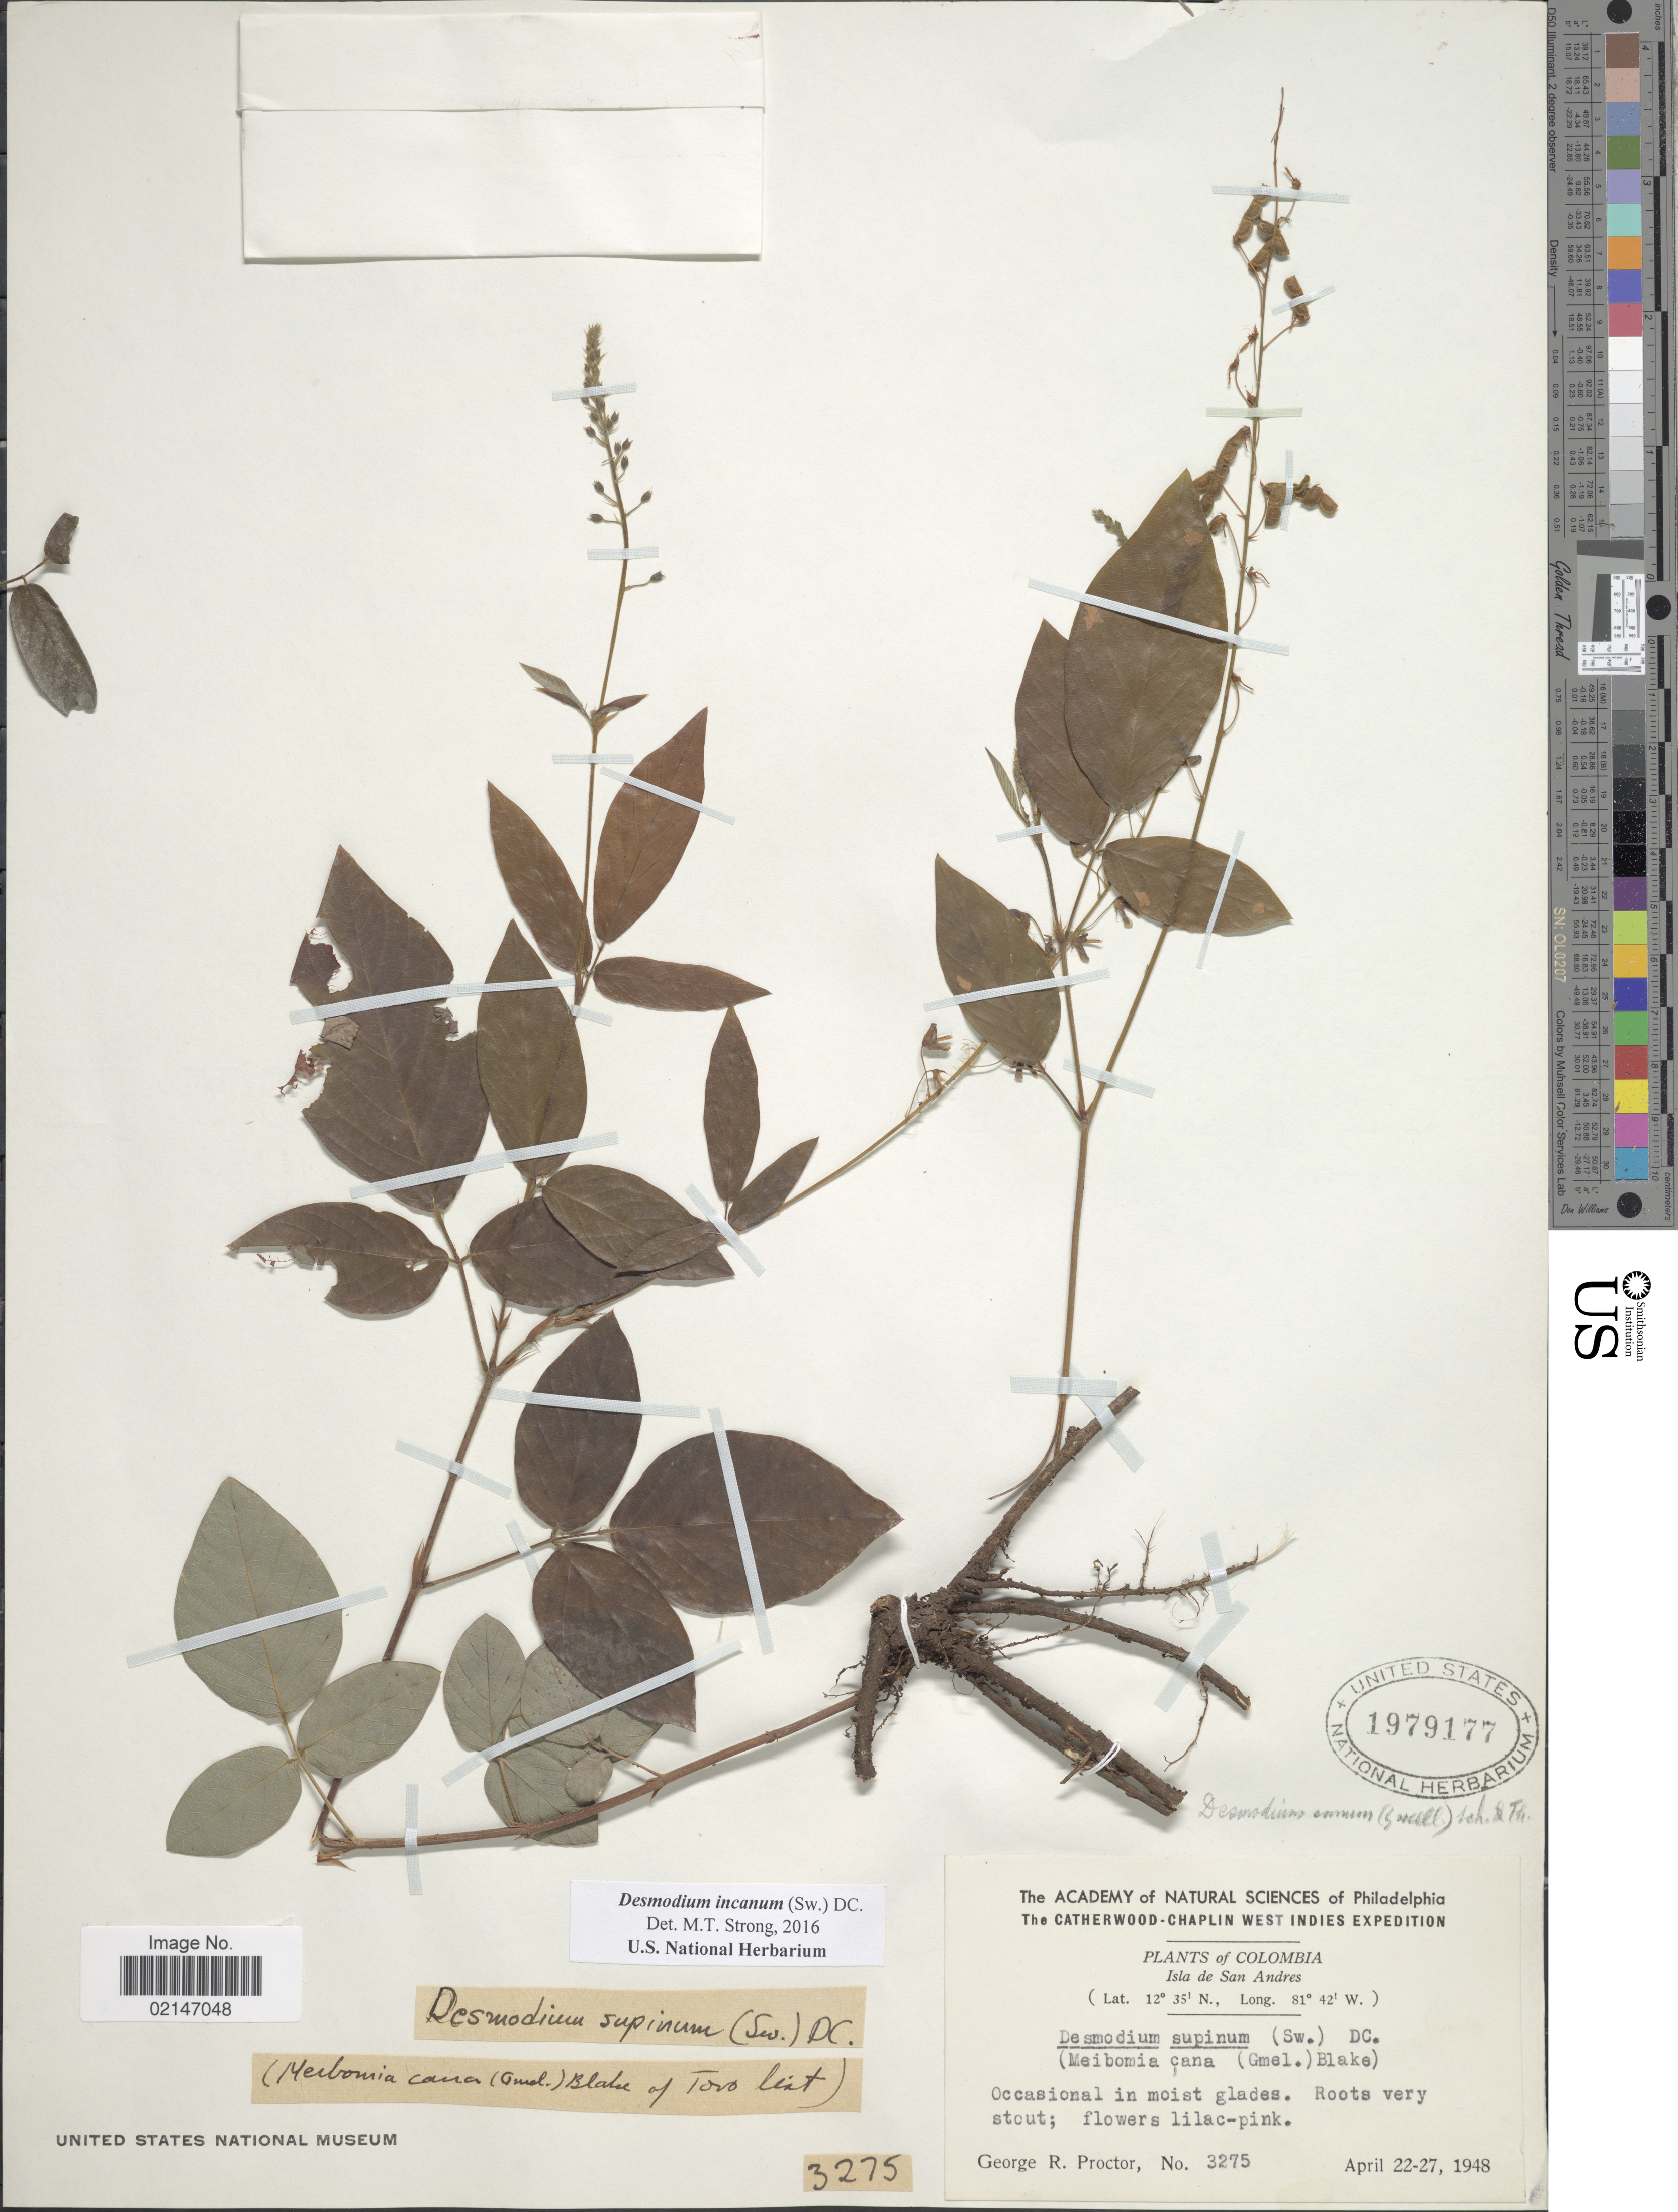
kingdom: Plantae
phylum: Tracheophyta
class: Magnoliopsida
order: Fabales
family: Fabaceae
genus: Desmodium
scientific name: Desmodium incanum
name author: (Sw.) DC.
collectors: G. Proctor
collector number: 3275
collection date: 1948-04-22/1948-04-27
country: Colombia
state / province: San Andres y Providencia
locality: Isla de San Andres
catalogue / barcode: US 1979177